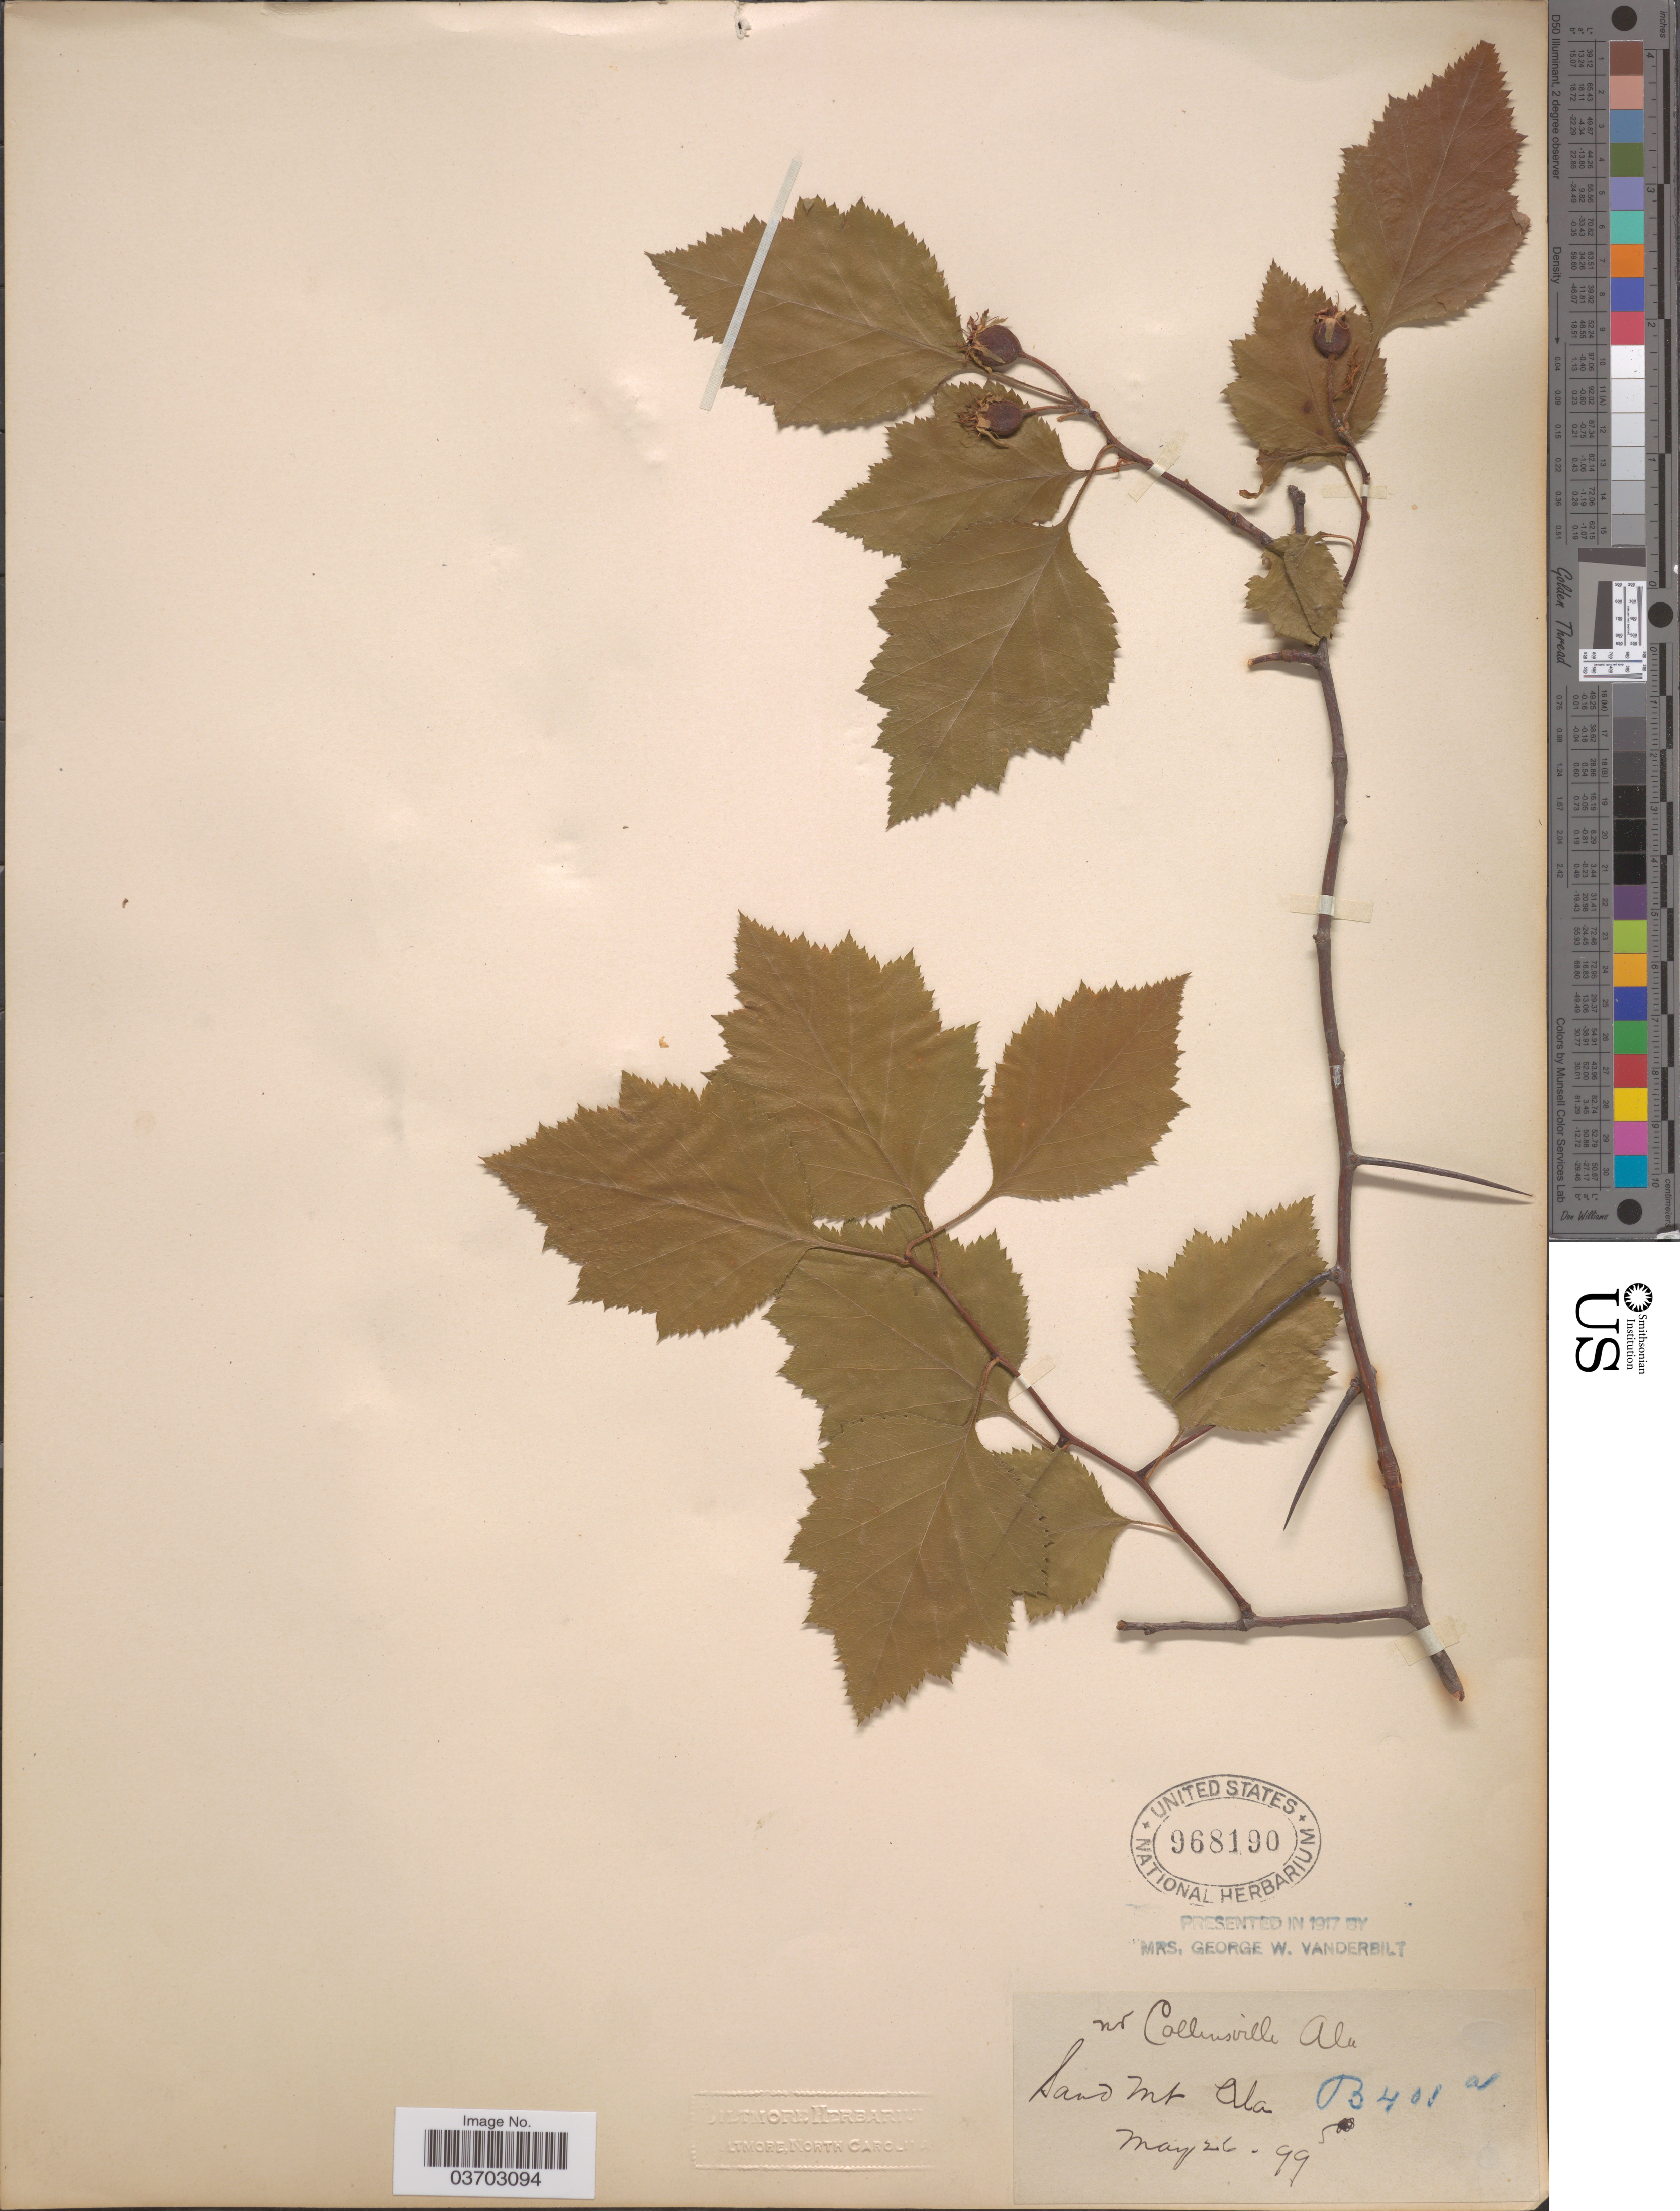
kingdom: Plantae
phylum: Tracheophyta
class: Magnoliopsida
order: Rosales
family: Rosaceae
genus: Crataegus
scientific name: Crataegus sp.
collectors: ex herb. Biltmore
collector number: B400a*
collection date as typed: Transcribed d/m/y: 26/5/99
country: United States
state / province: Alabama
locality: Nr Collinsville. Sand Mt.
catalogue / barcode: US 968190